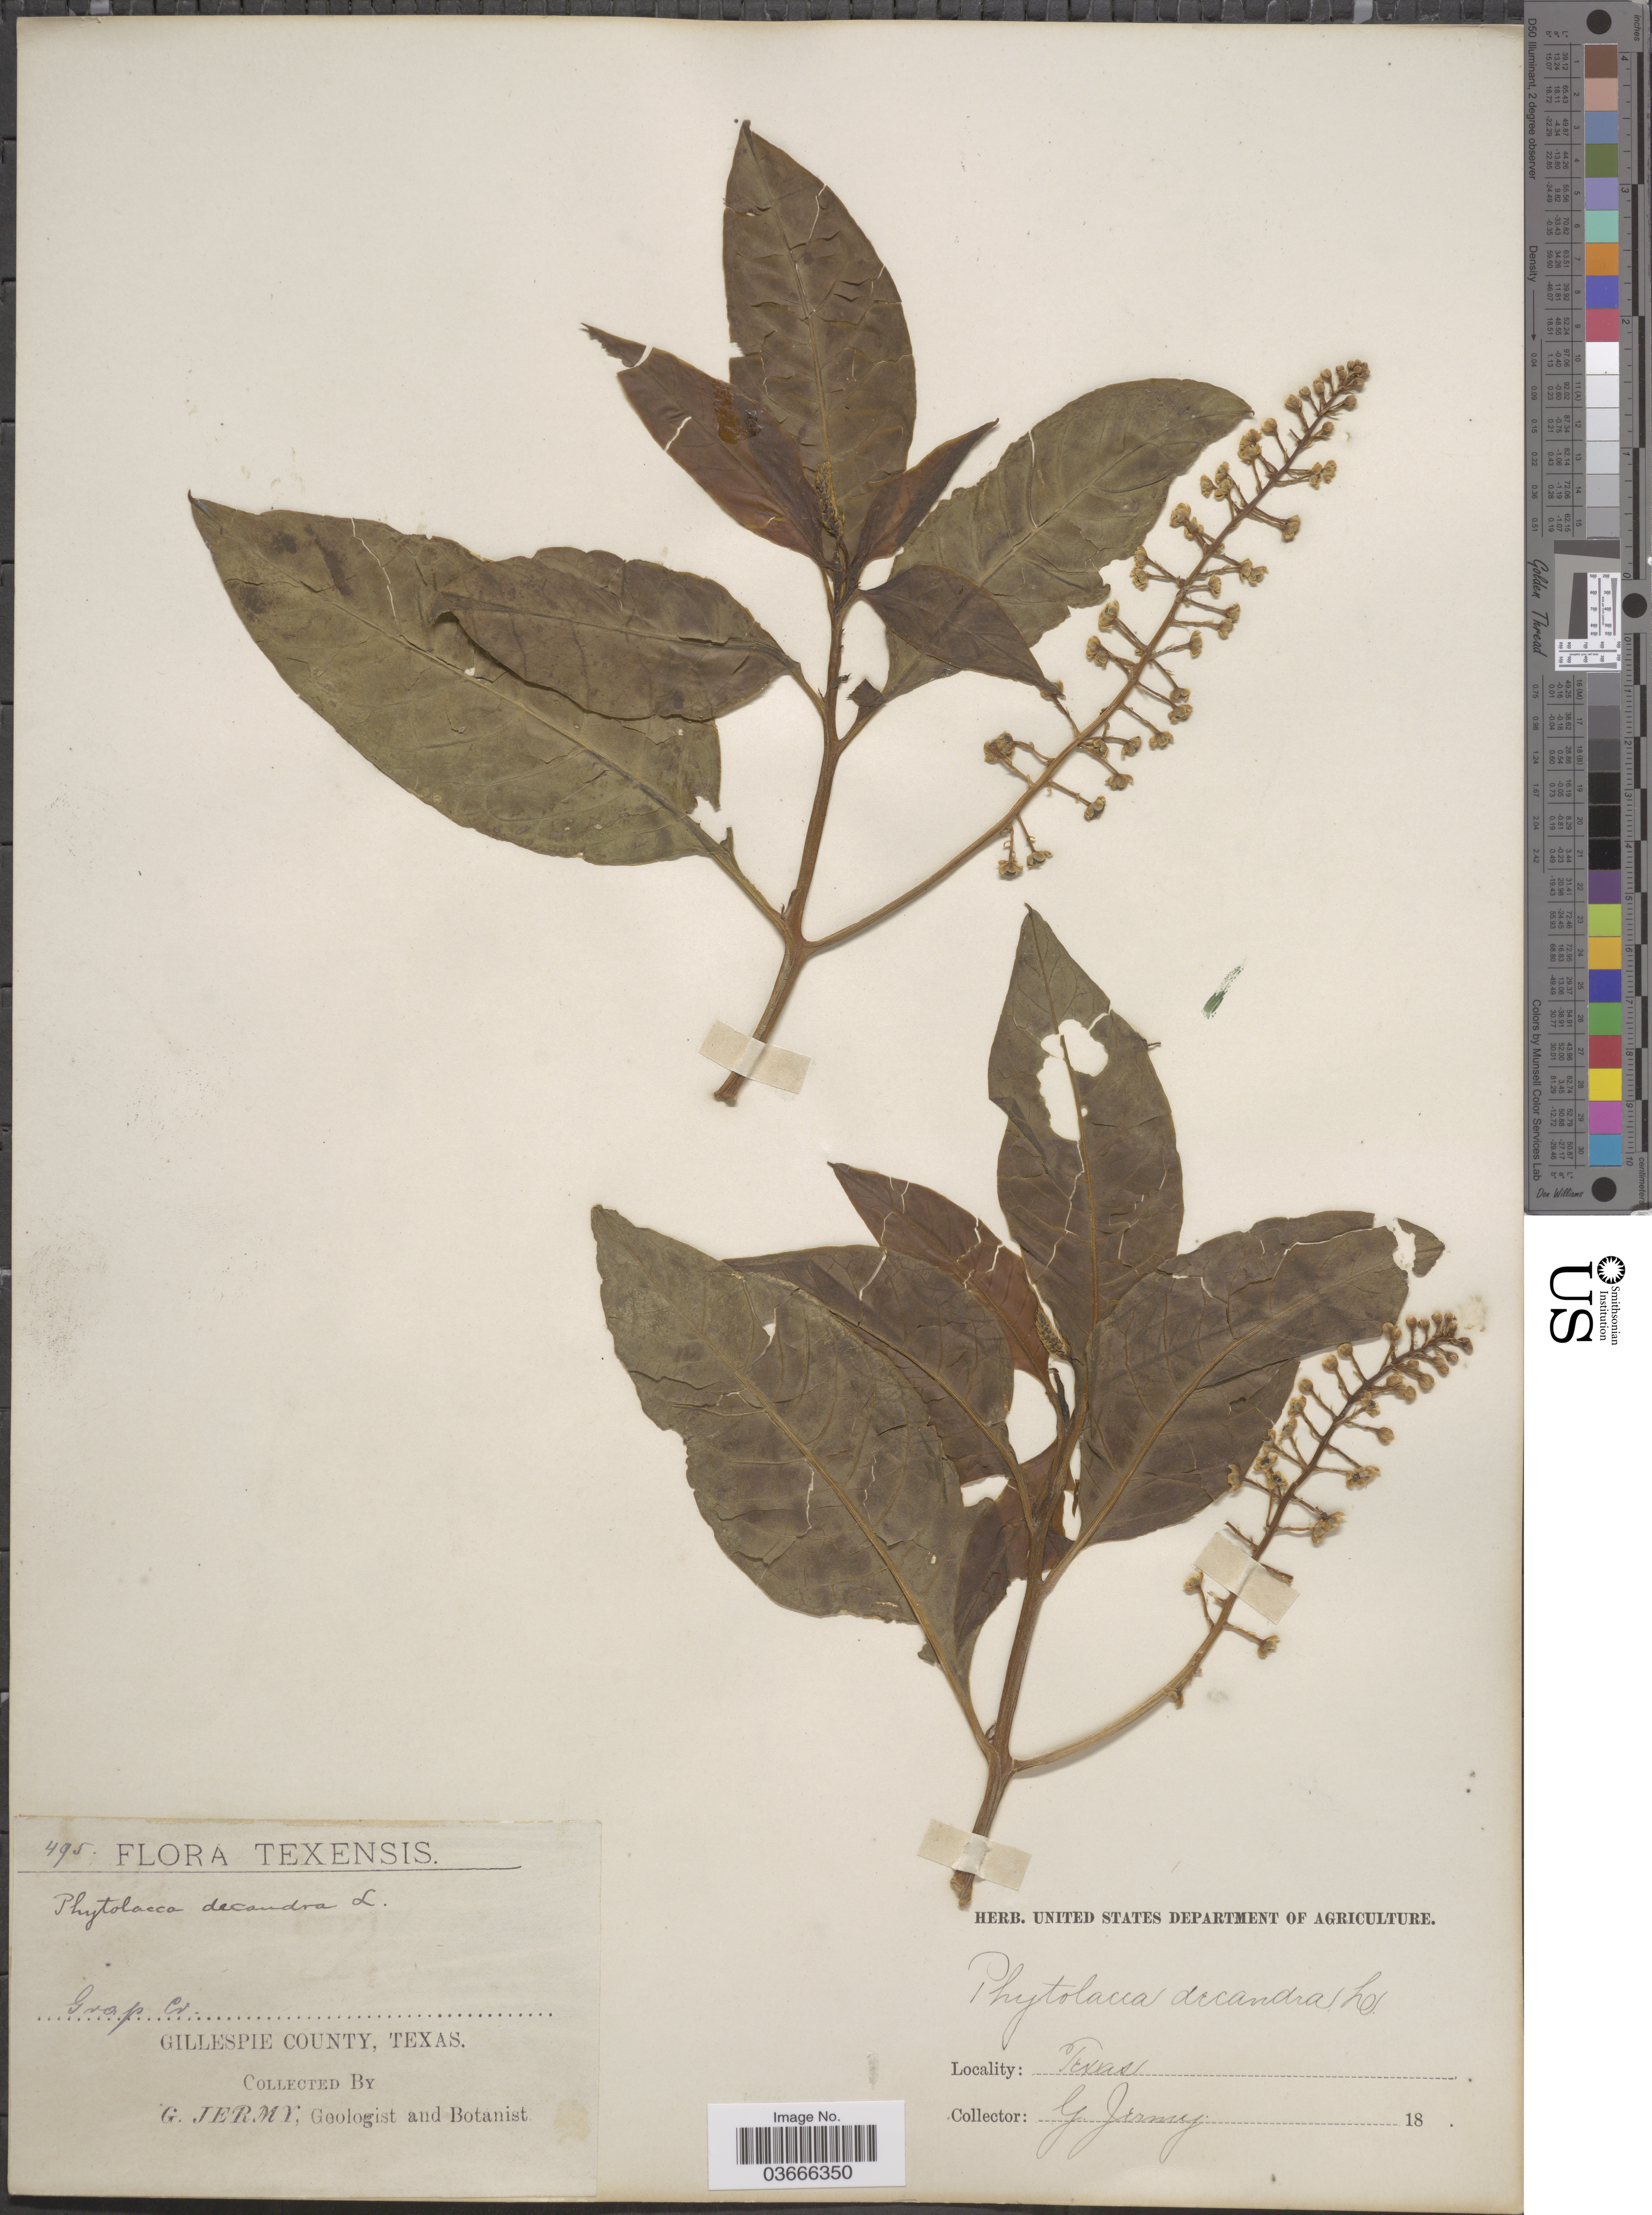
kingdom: Plantae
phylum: Tracheophyta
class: Magnoliopsida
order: Caryophyllales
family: Phytolaccaceae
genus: Phytolacca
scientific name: Phytolacca americana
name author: L.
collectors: G. Jermy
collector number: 495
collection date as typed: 18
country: United States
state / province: Texas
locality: Grass Cr. Gillespie County.